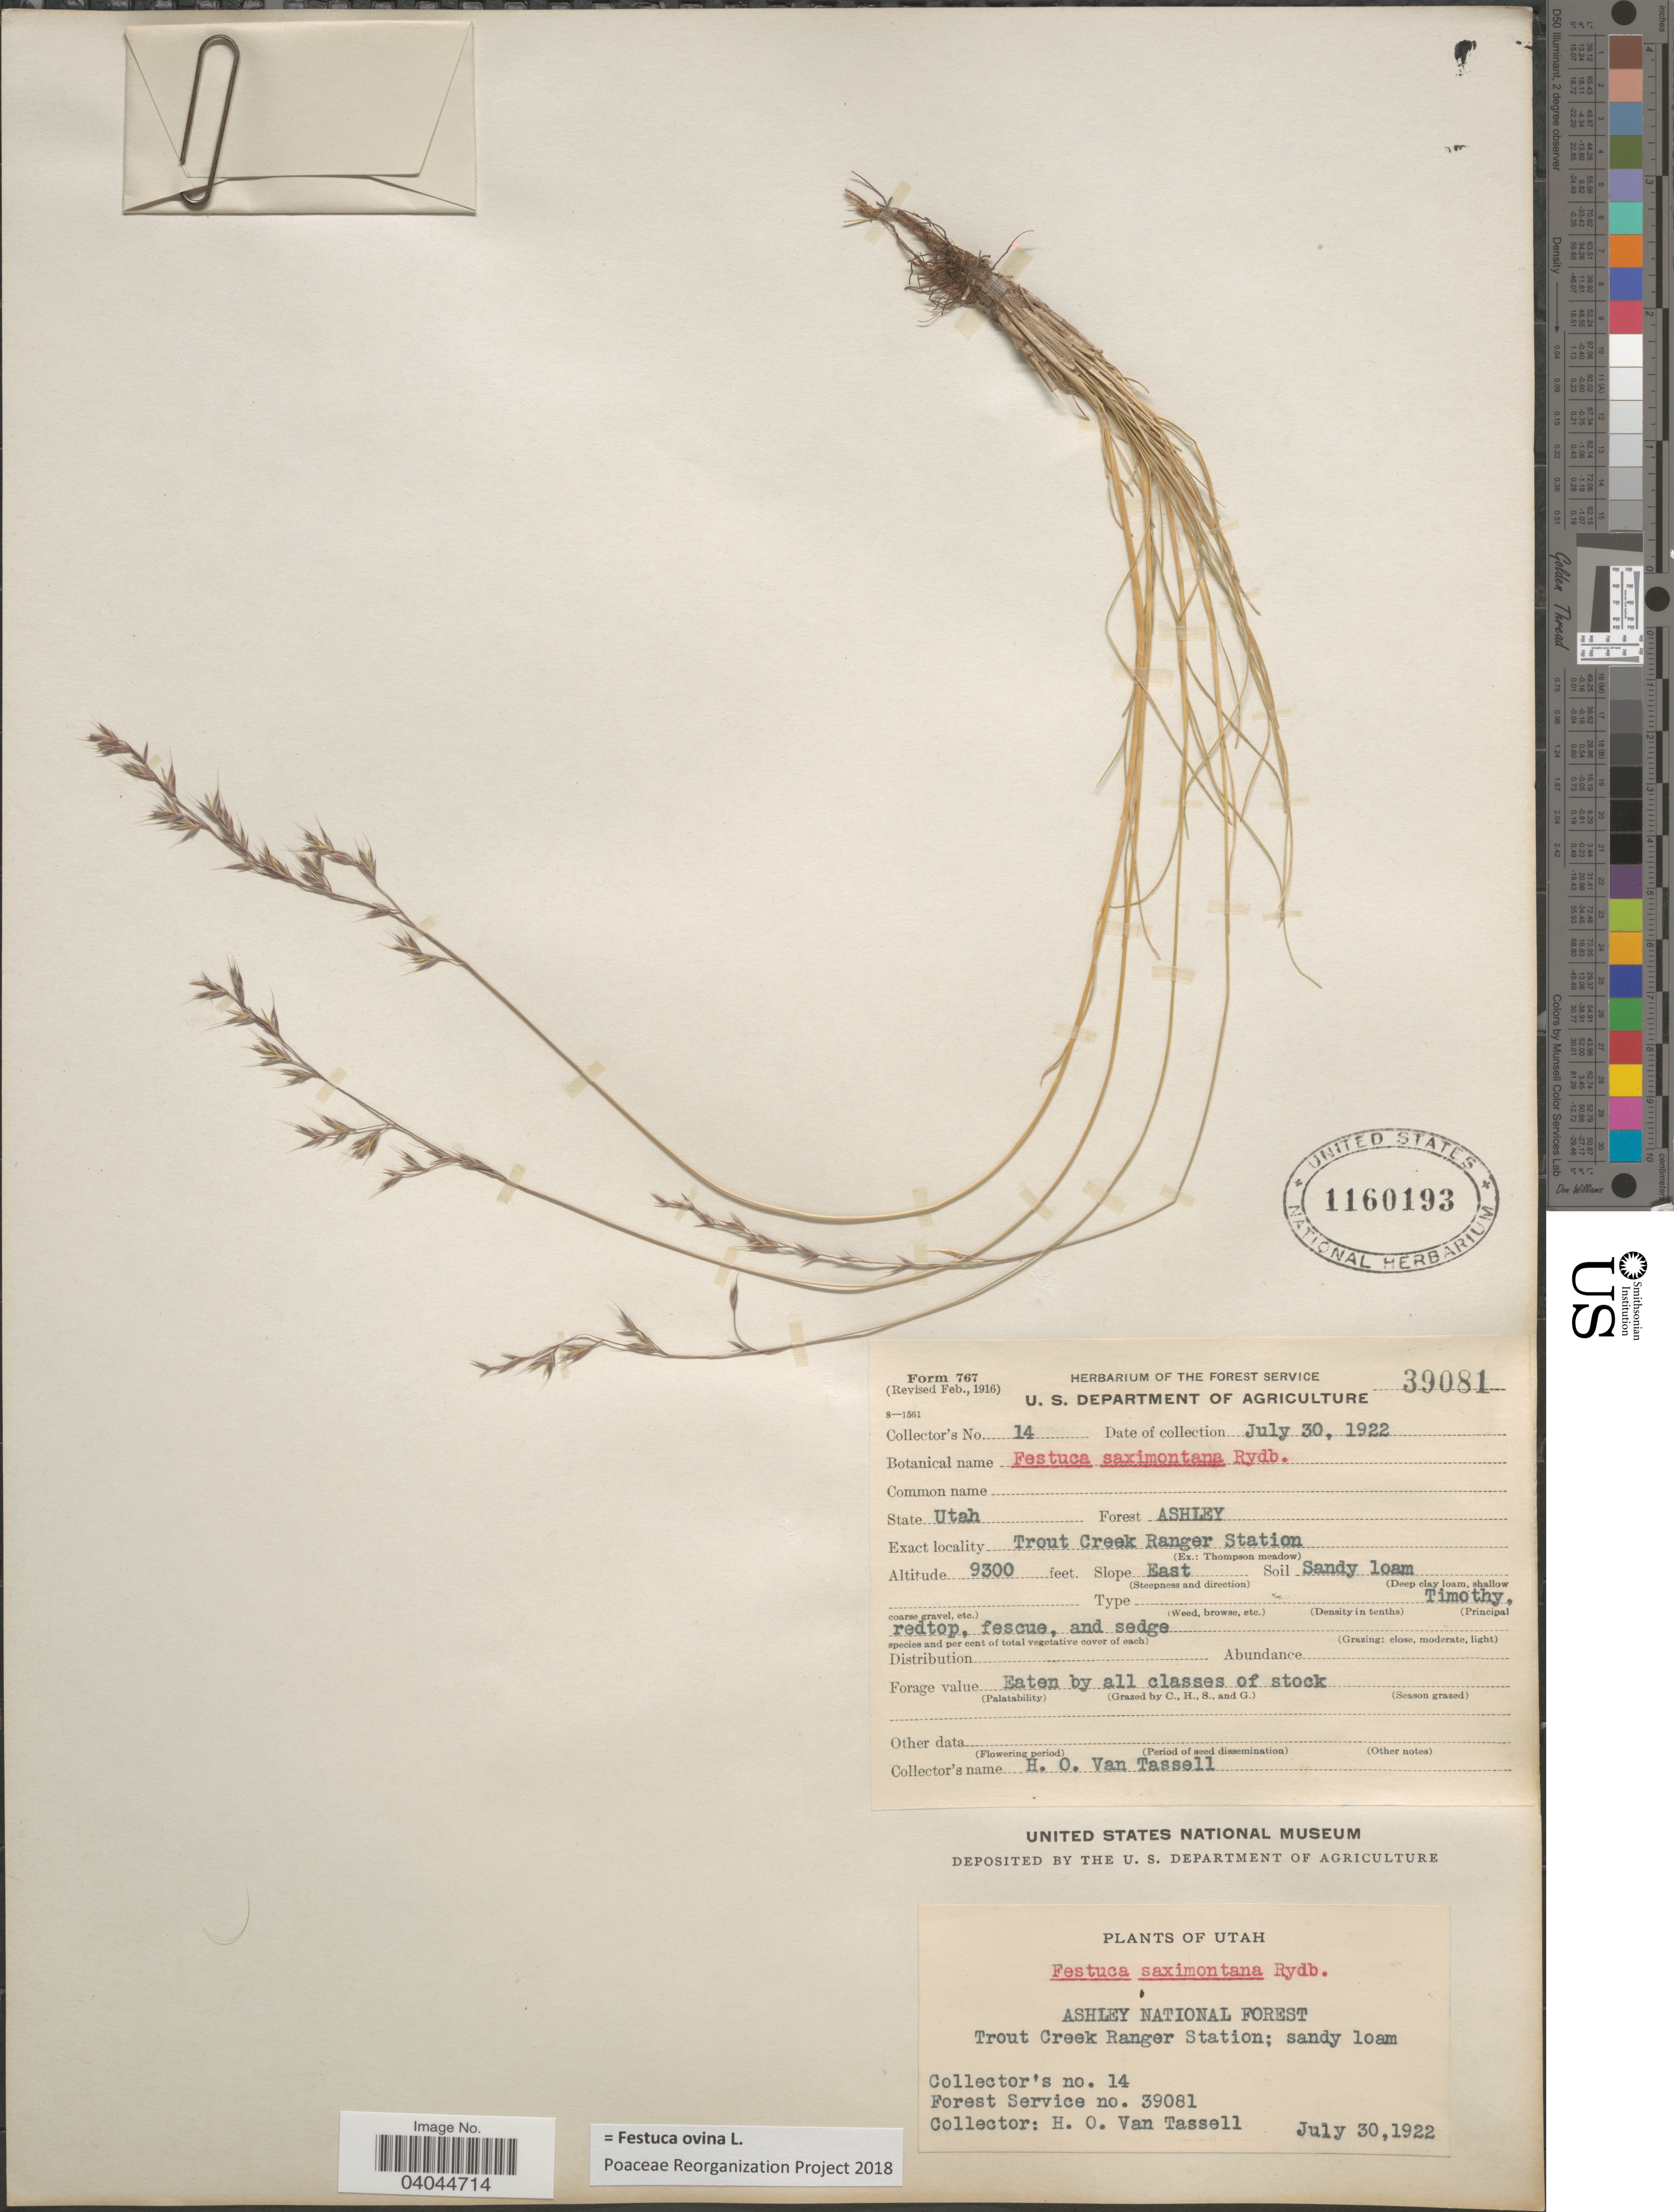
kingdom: Plantae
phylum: Tracheophyta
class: Liliopsida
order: Poales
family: Poaceae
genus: Festuca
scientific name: Festuca ovina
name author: L.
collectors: H. Van Tassell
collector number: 14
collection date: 1922-07-30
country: United States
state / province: Utah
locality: Ashley National Forest. Trout Creek Ranger Station.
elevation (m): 2835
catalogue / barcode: US 1160193